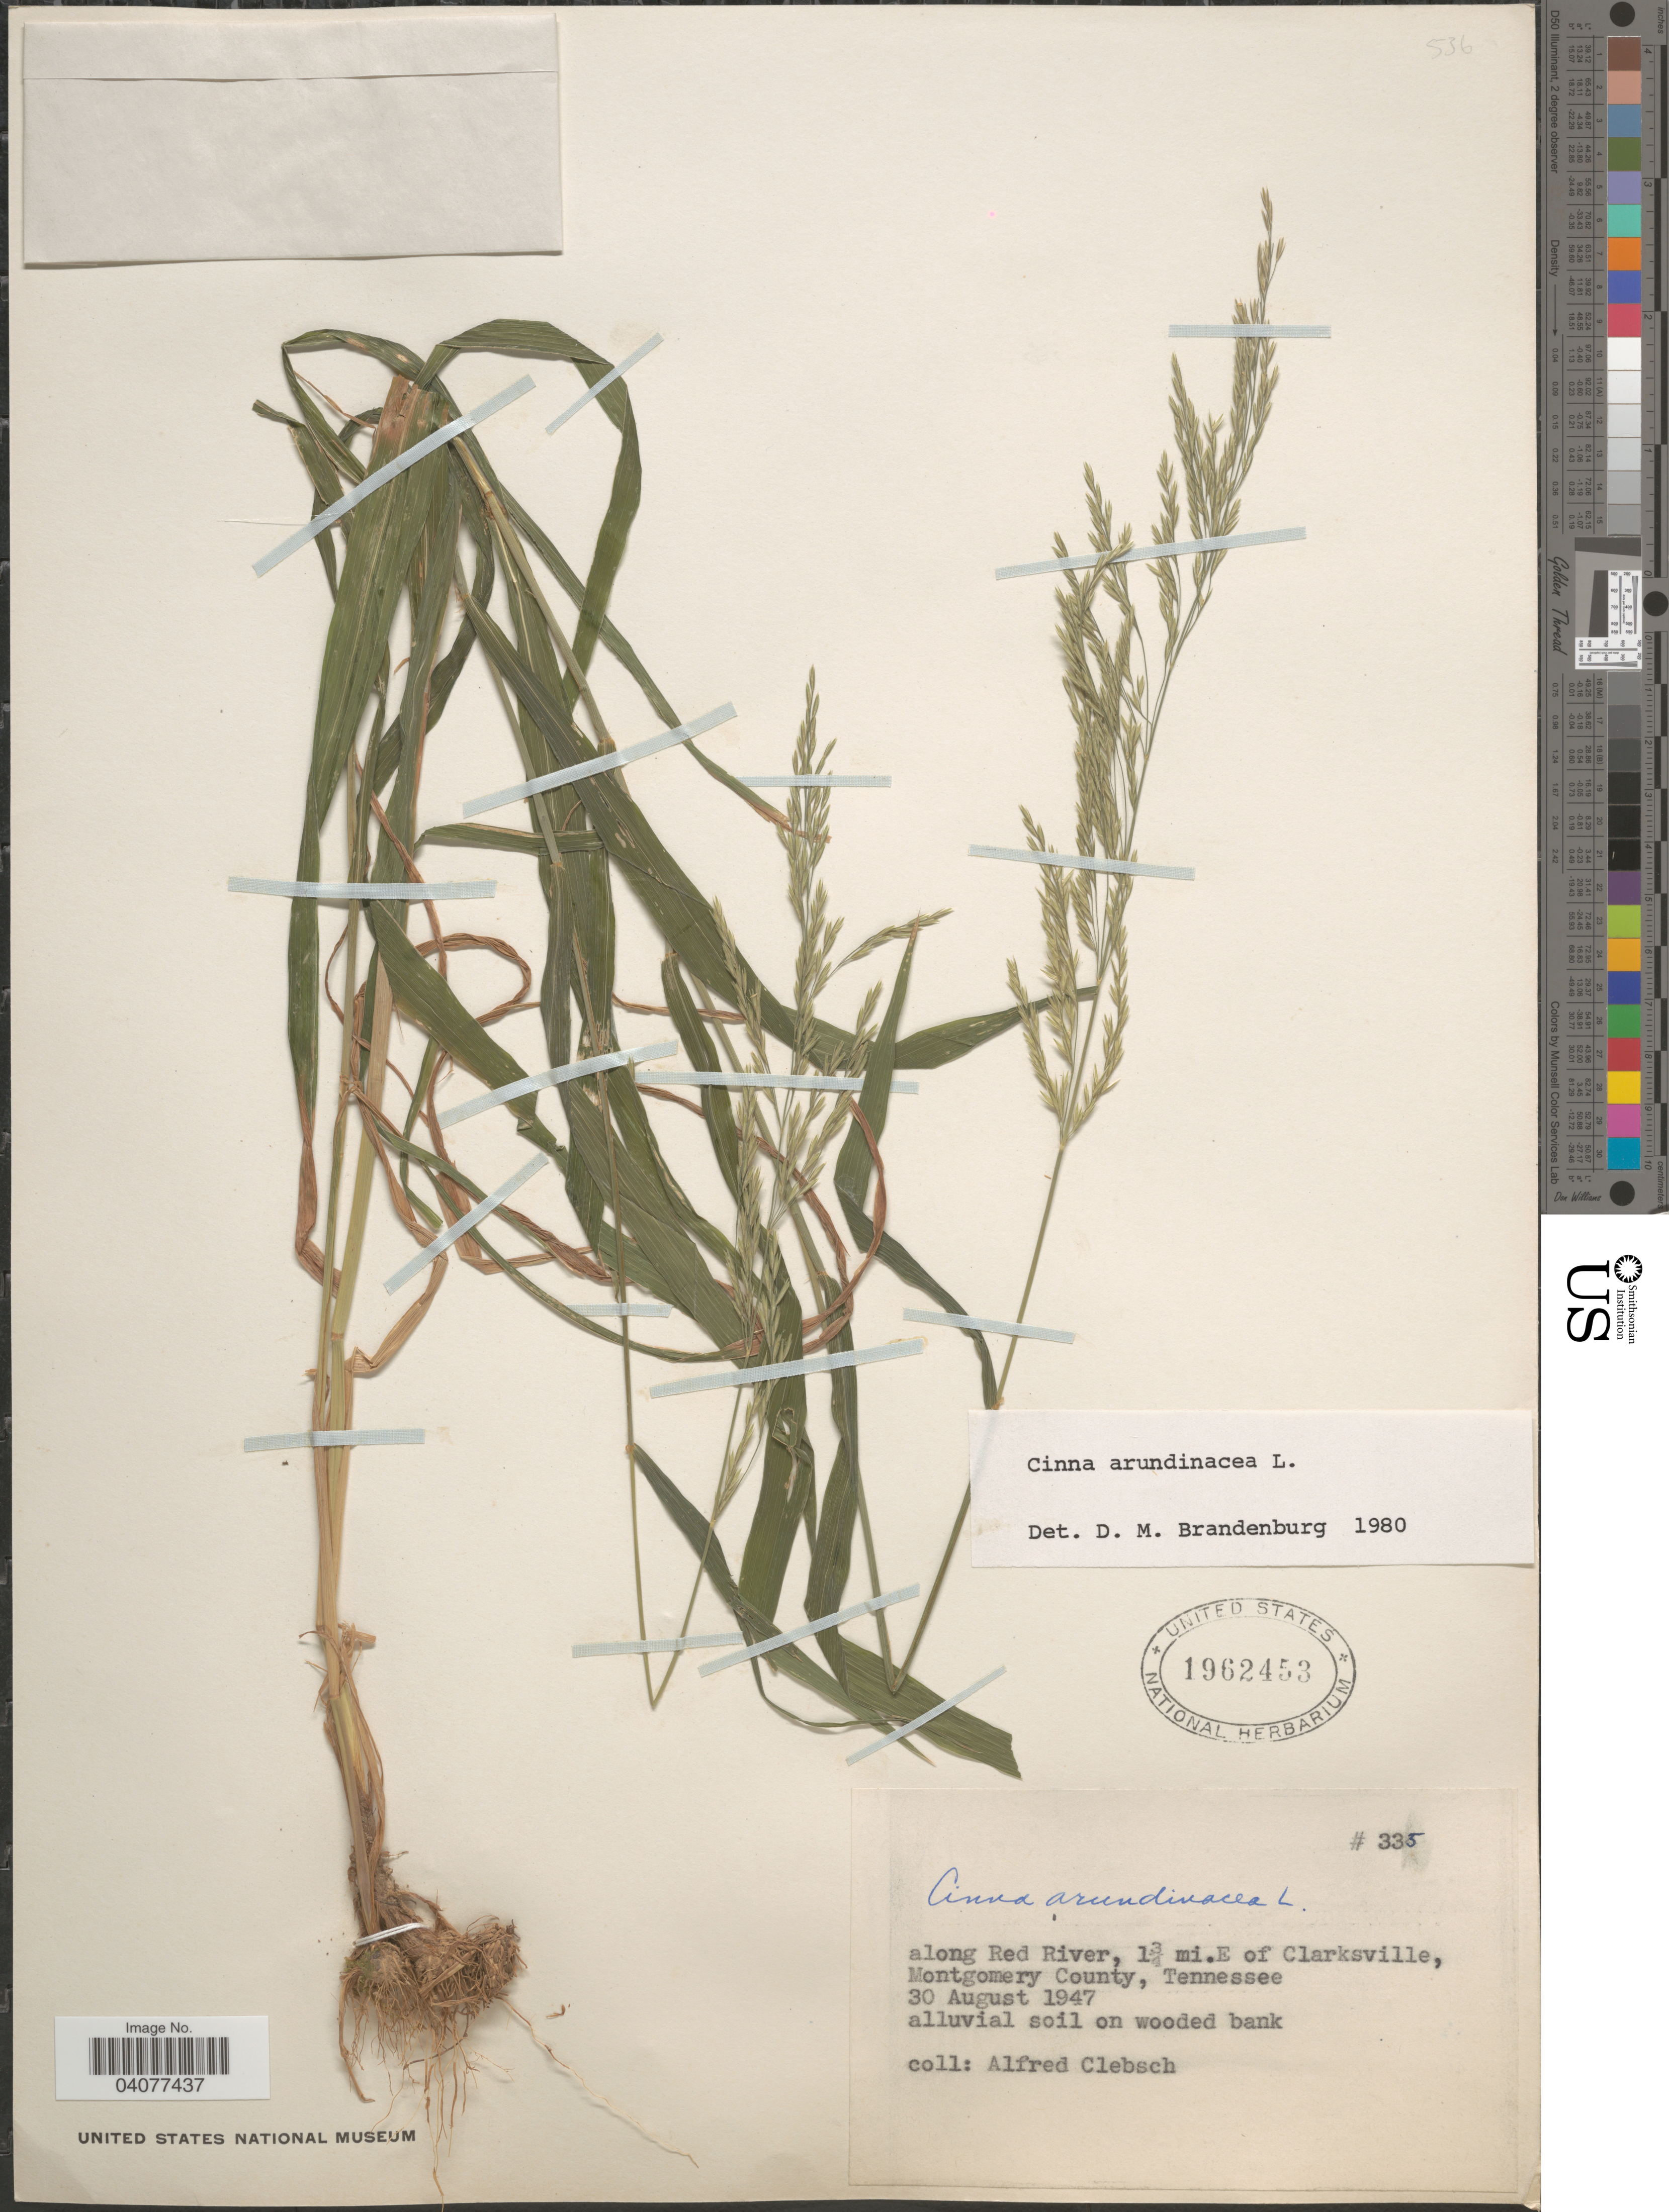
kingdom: Plantae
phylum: Tracheophyta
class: Liliopsida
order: Poales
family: Poaceae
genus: Cinna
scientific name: Cinna arundinacea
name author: L.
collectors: A. Clebsch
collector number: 335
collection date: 1947-08-30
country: United States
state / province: Tennessee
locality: Along Red River, 1¾ mi. E of Clarksville, Montgomery County.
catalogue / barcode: US 1962453